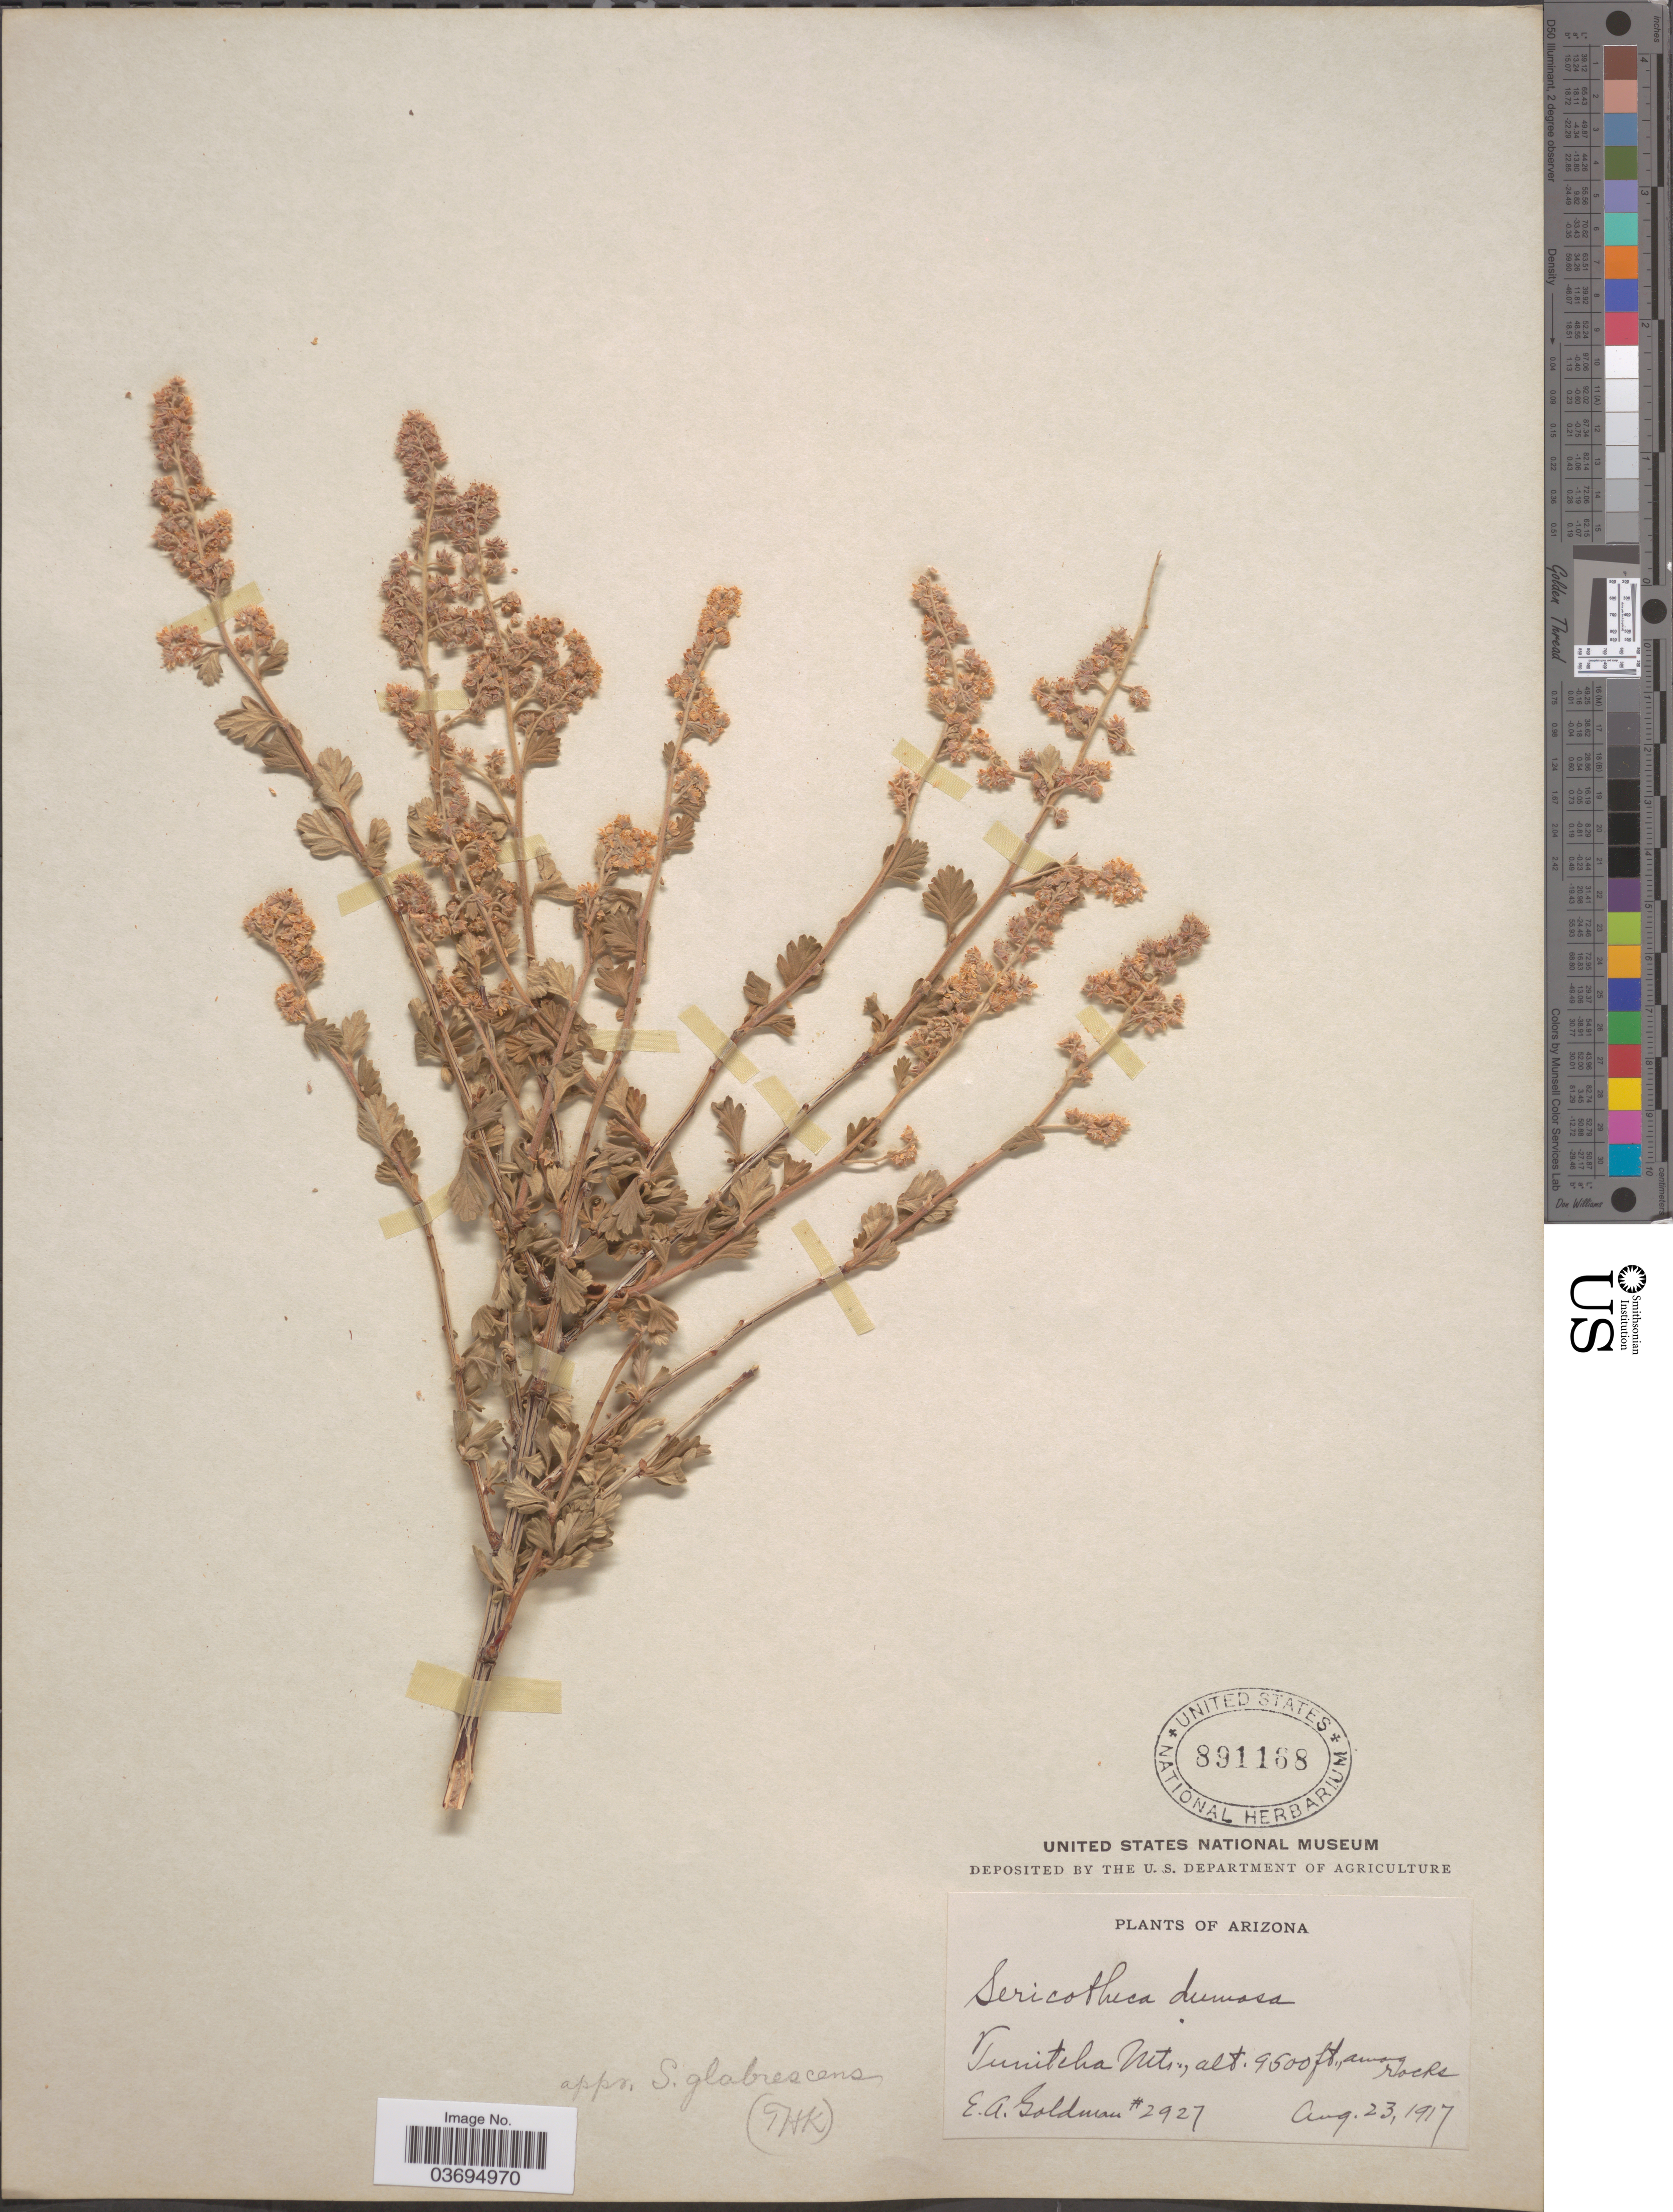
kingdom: Plantae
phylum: Tracheophyta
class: Magnoliopsida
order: Rosales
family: Rosaceae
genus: Holodiscus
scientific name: Holodiscus discolor var. dumosus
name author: Maxim. ex J.M. Coult.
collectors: E. A. Goldman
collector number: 2927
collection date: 1917-08-23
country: United States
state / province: Arizona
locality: Tunitcha Mts.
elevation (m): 2896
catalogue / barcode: US 891168